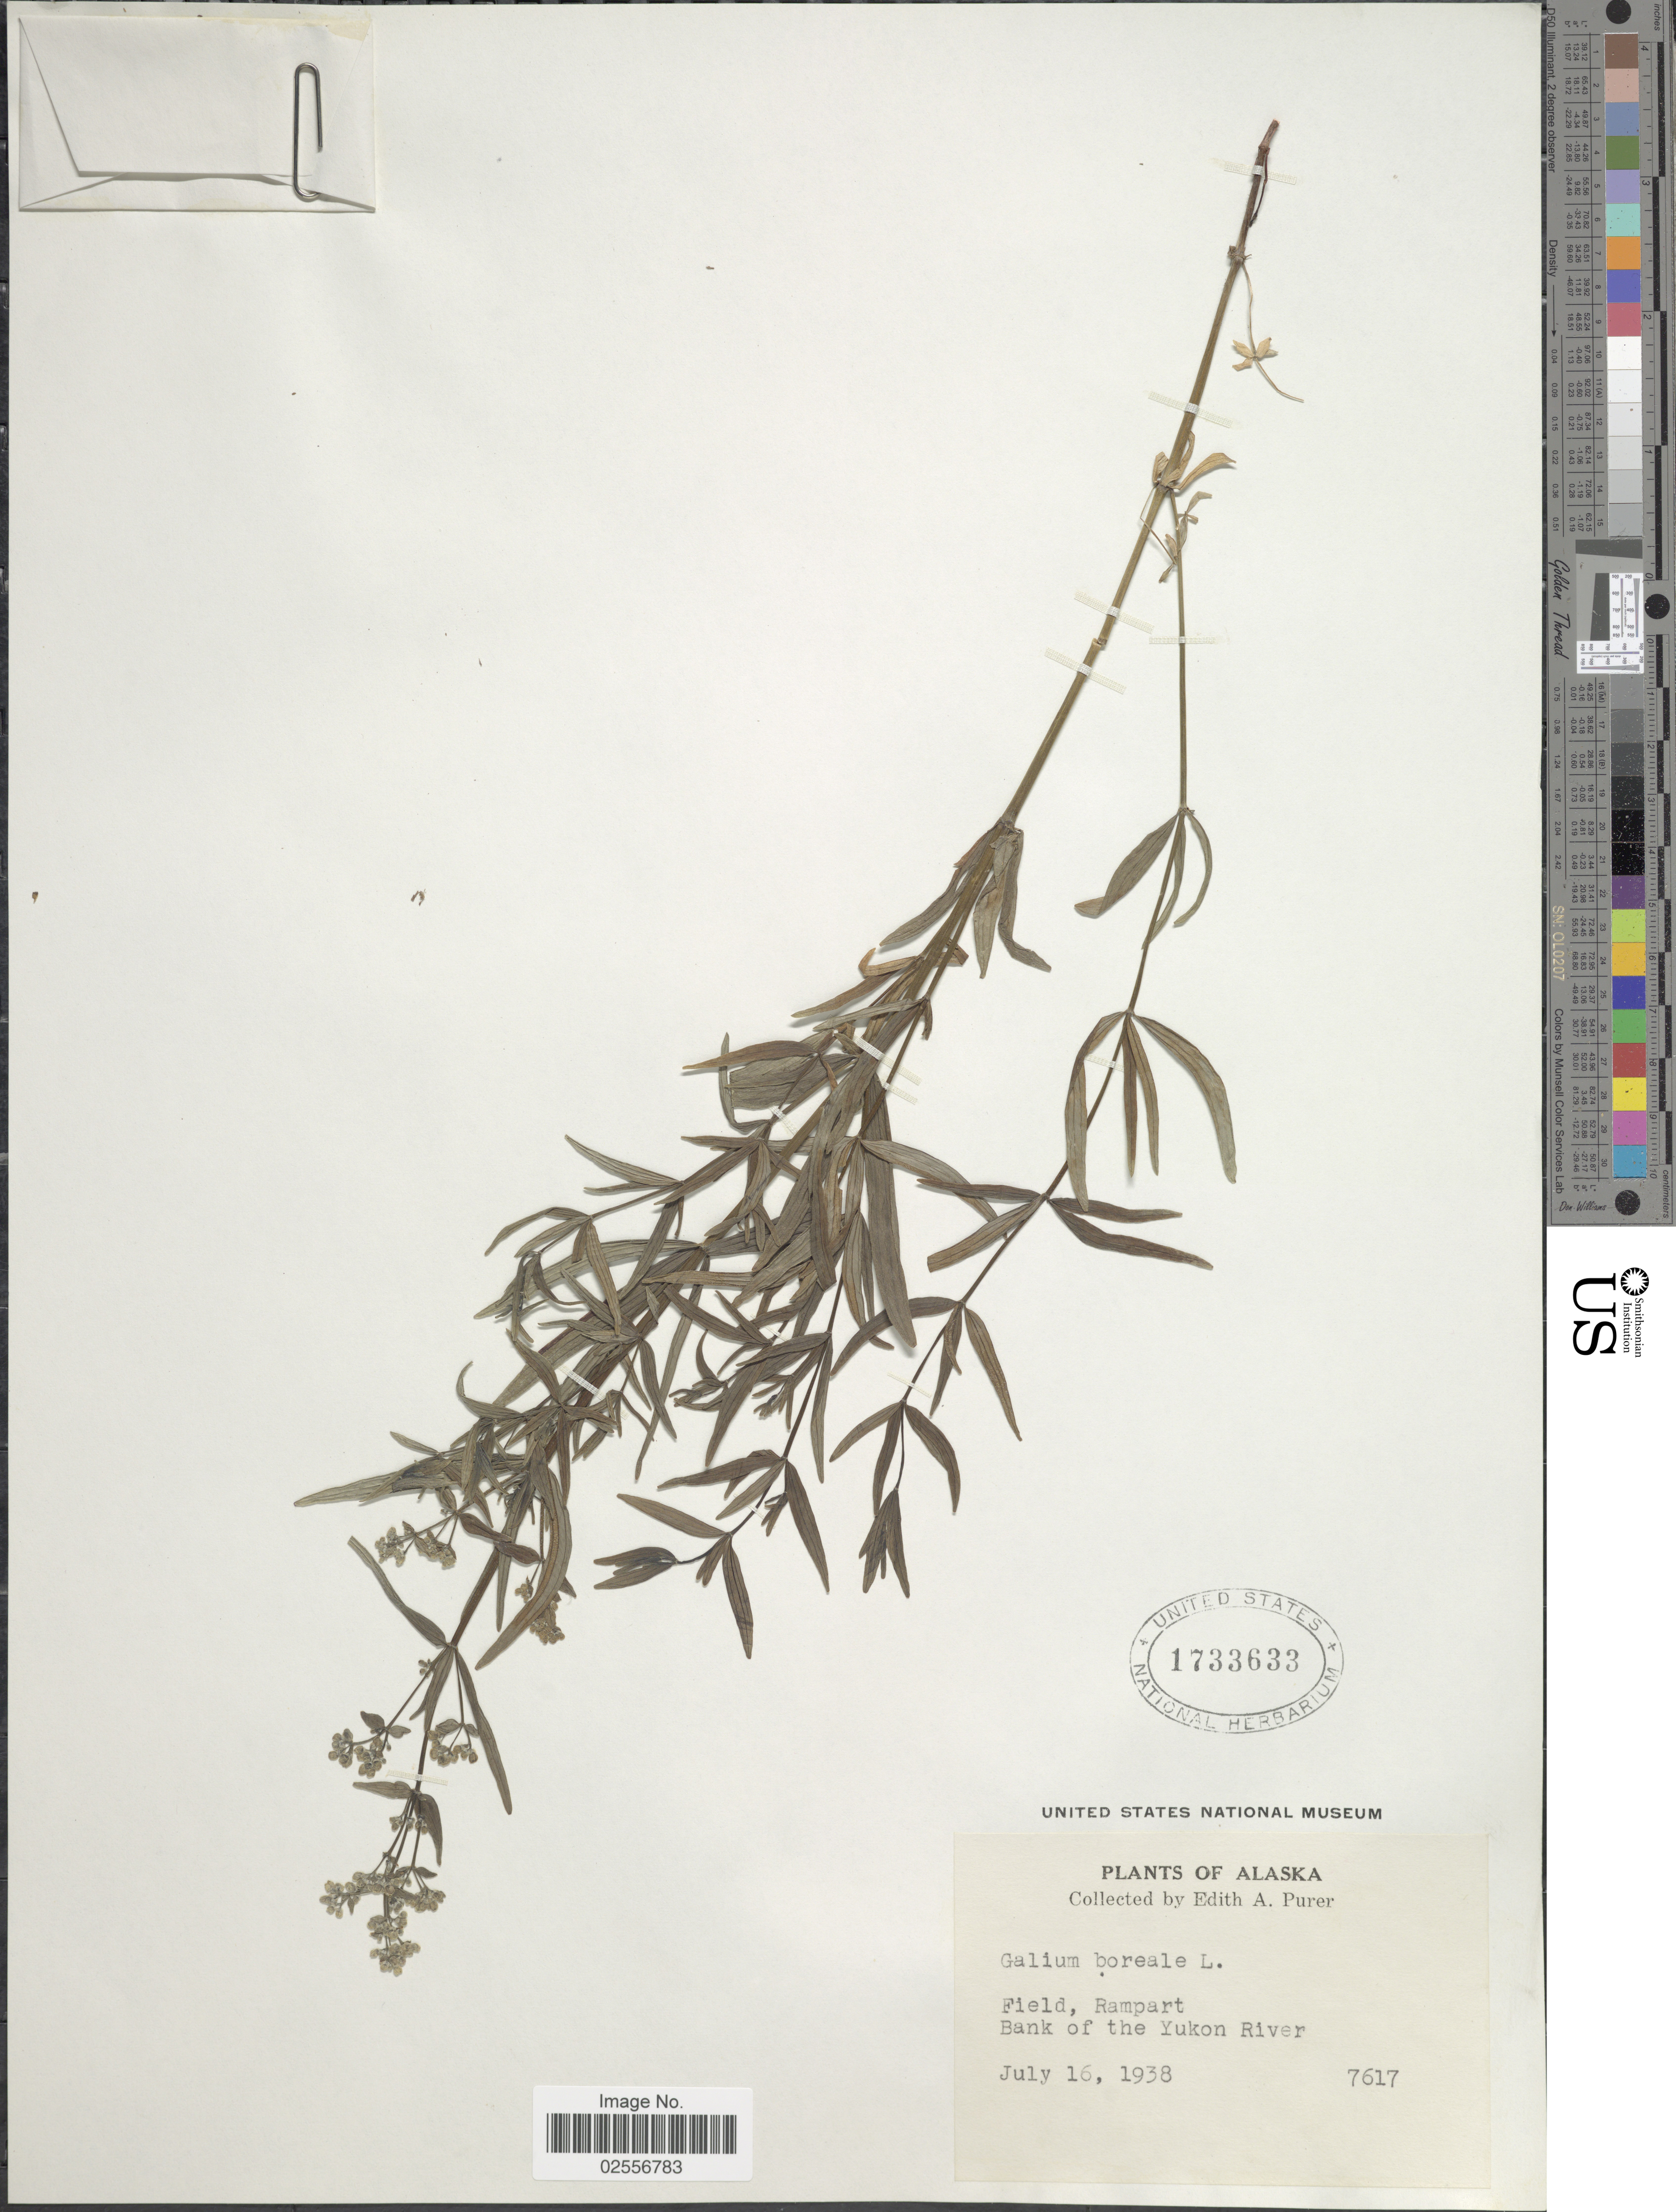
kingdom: Plantae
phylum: Tracheophyta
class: Magnoliopsida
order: Gentianales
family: Rubiaceae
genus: Galium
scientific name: Galium boreale L.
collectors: E. Purer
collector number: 7617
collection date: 1938-07-16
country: United States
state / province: Alaska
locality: Field, Rampart. Bank of the Yukon River.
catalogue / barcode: US 1733633